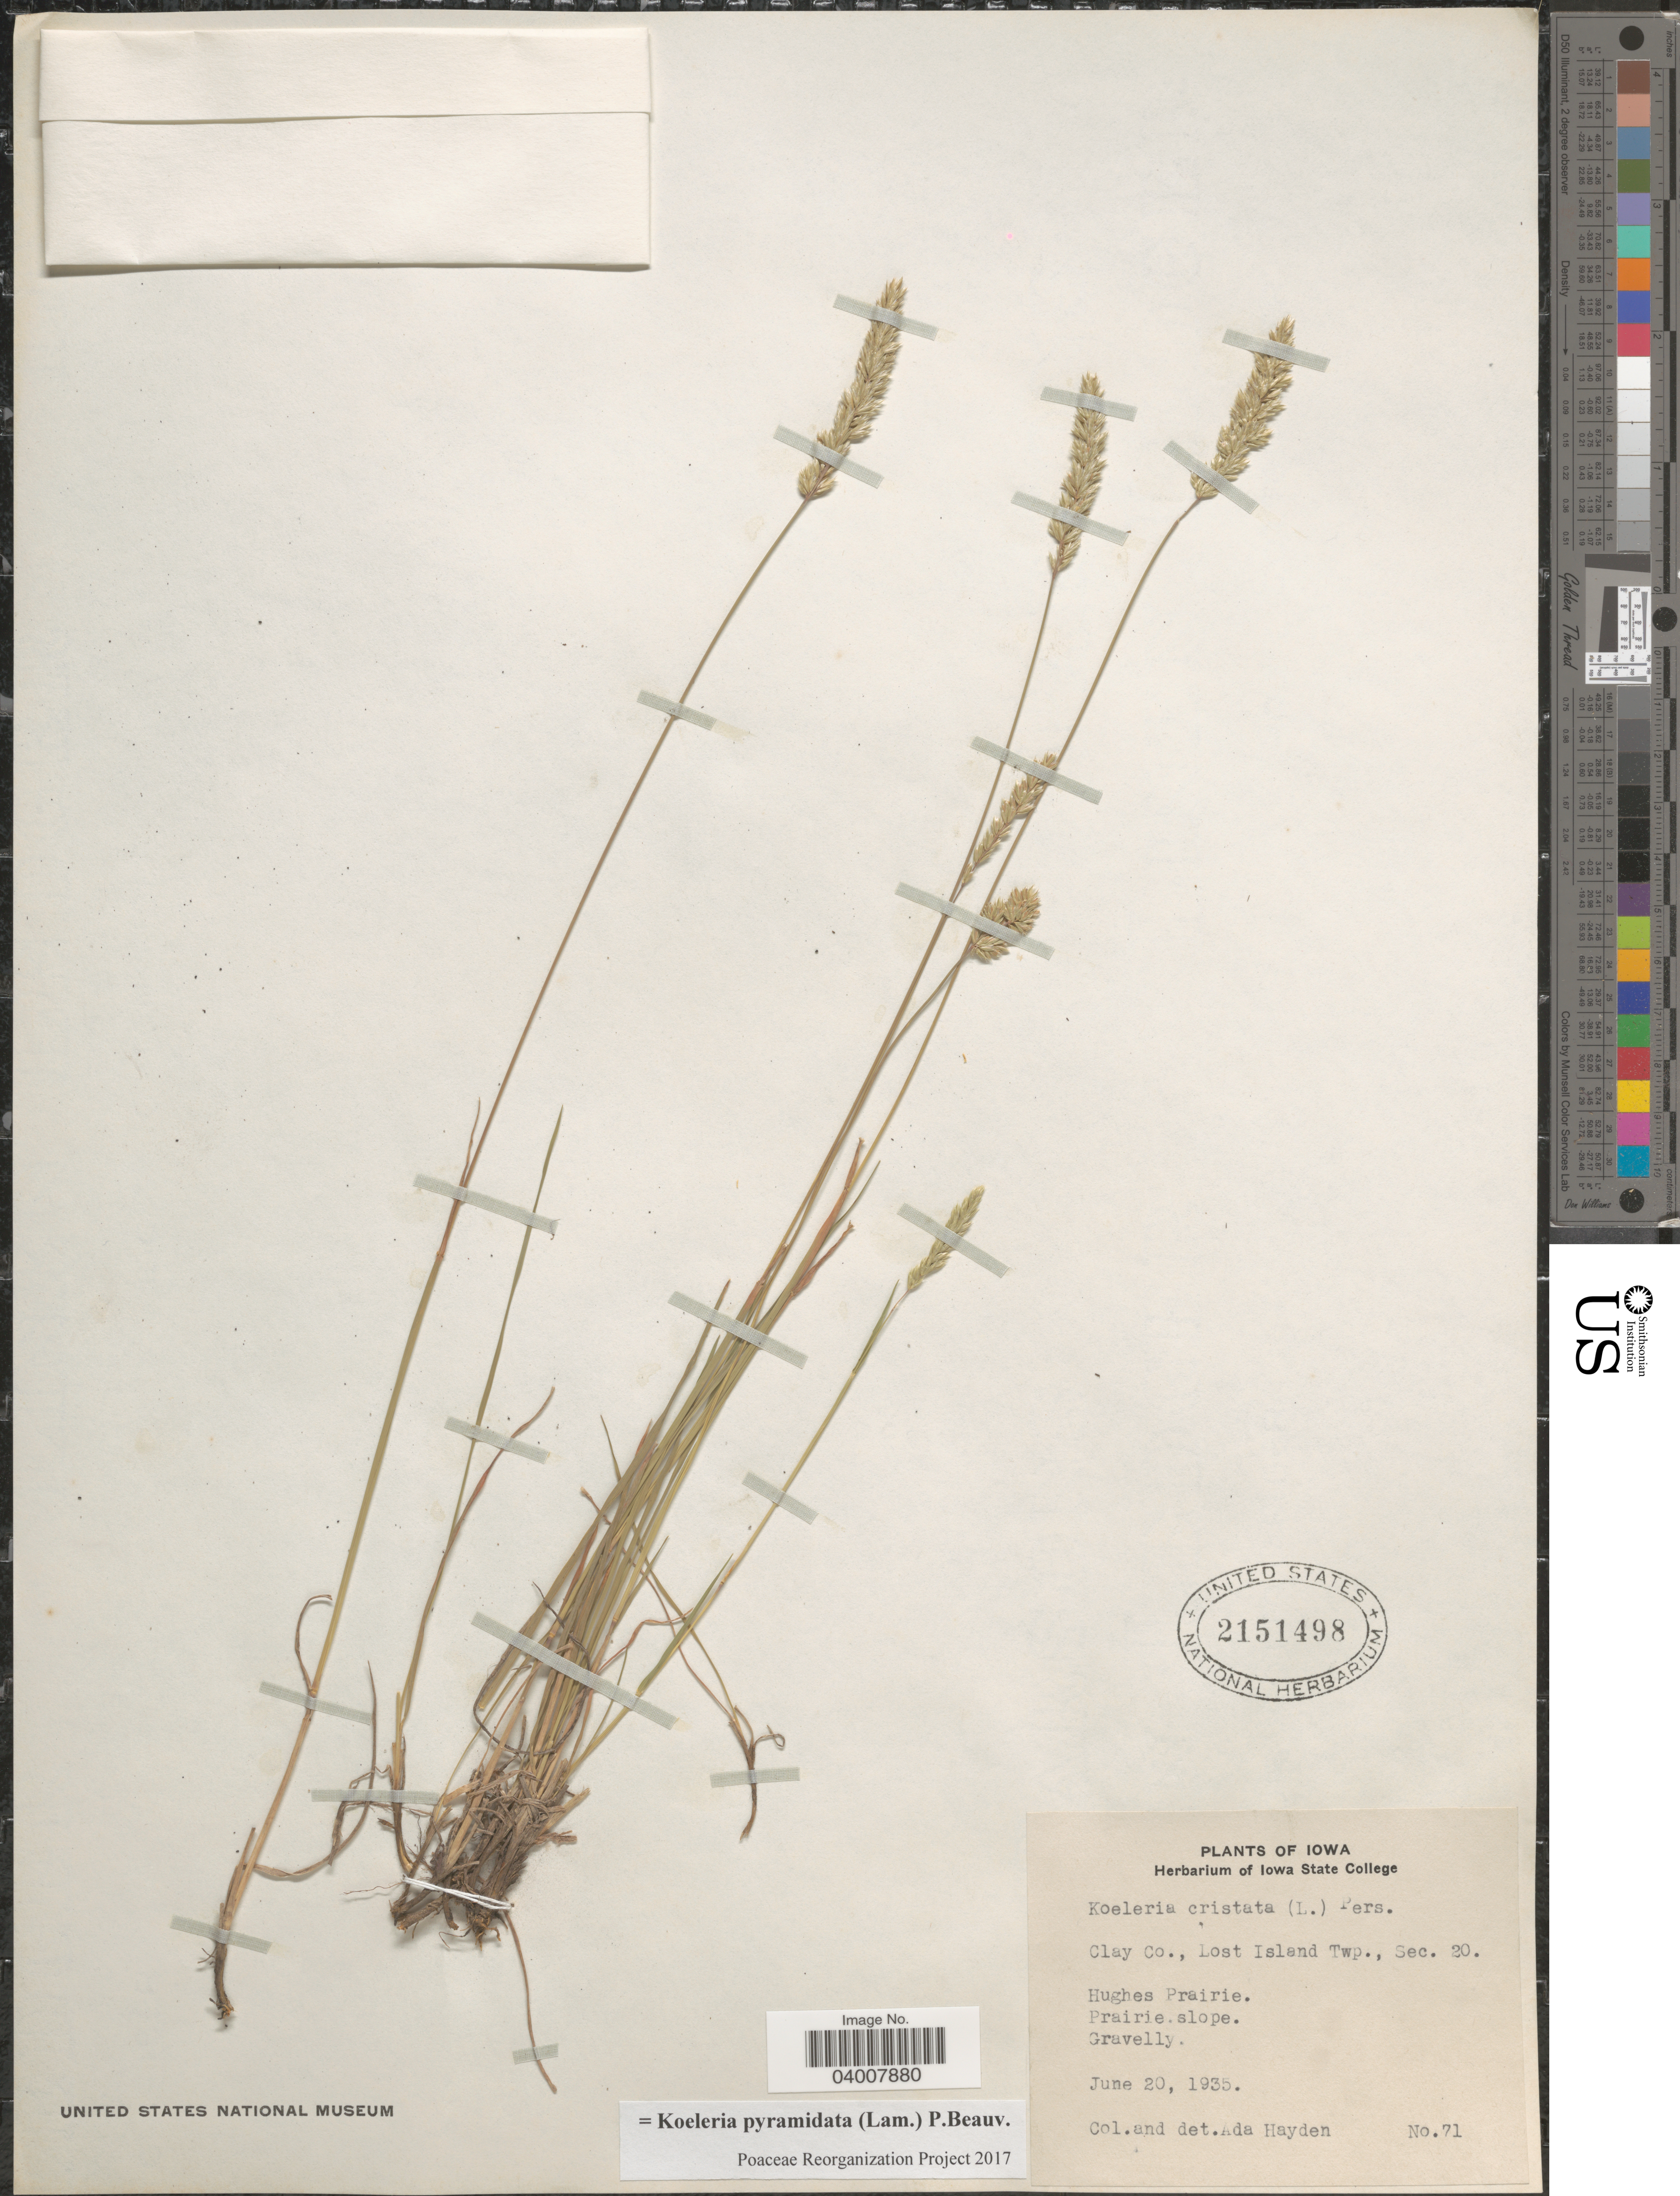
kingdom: Plantae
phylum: Tracheophyta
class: Liliopsida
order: Poales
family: Poaceae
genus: Koeleria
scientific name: Koeleria pyramidata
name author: (Lam.) P. Beauv.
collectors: Ada Hayden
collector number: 71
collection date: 1935-06-20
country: United States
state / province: Iowa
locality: Clay Co., Lost Island Twp., Sec. 20.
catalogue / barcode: US 2151498